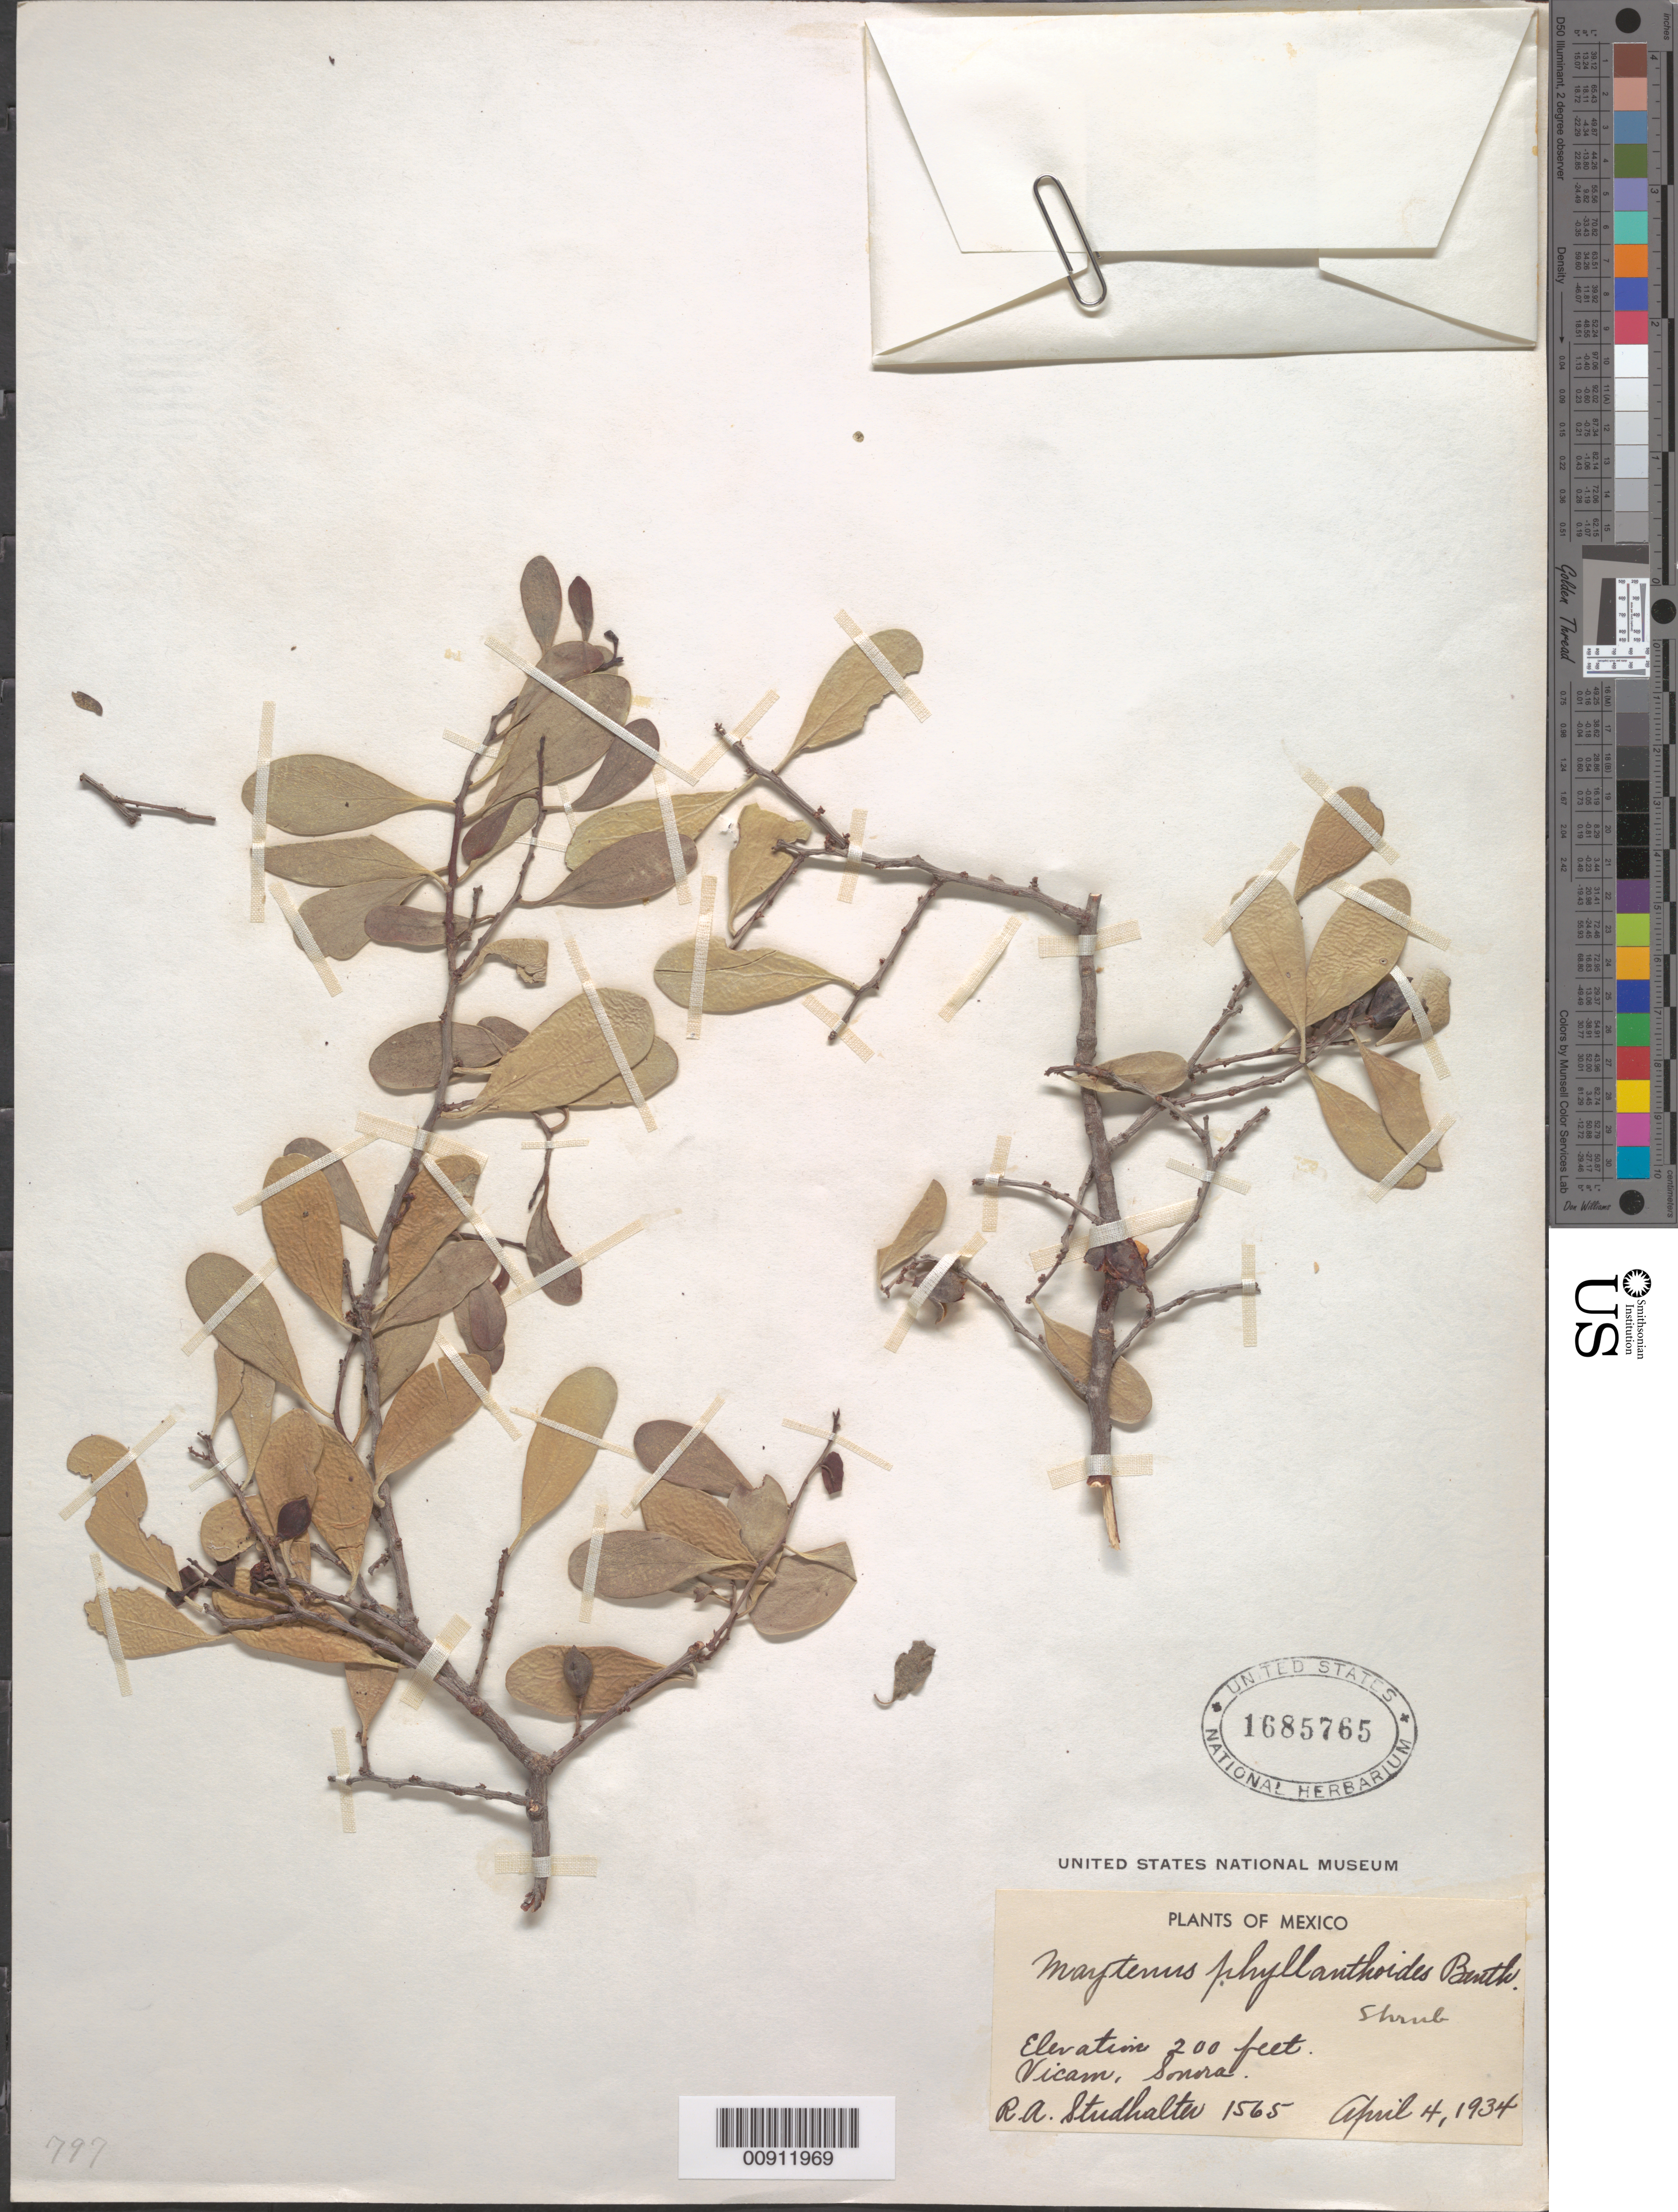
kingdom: Plantae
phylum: Tracheophyta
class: Magnoliopsida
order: Celastrales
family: Celastraceae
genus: Tricerma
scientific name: Tricerma phyllanthoides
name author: (Benth.) Lundell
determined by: Strong, Mark T., (BOT), Smithsonian Institution - National Museum of Natural History (UNITED STATES)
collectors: R. Studhalter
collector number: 1565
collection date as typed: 04 Apr 1934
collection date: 1934-04-04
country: Mexico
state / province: Sonora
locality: Vicam, Sonora.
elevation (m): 61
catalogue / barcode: US 1685765